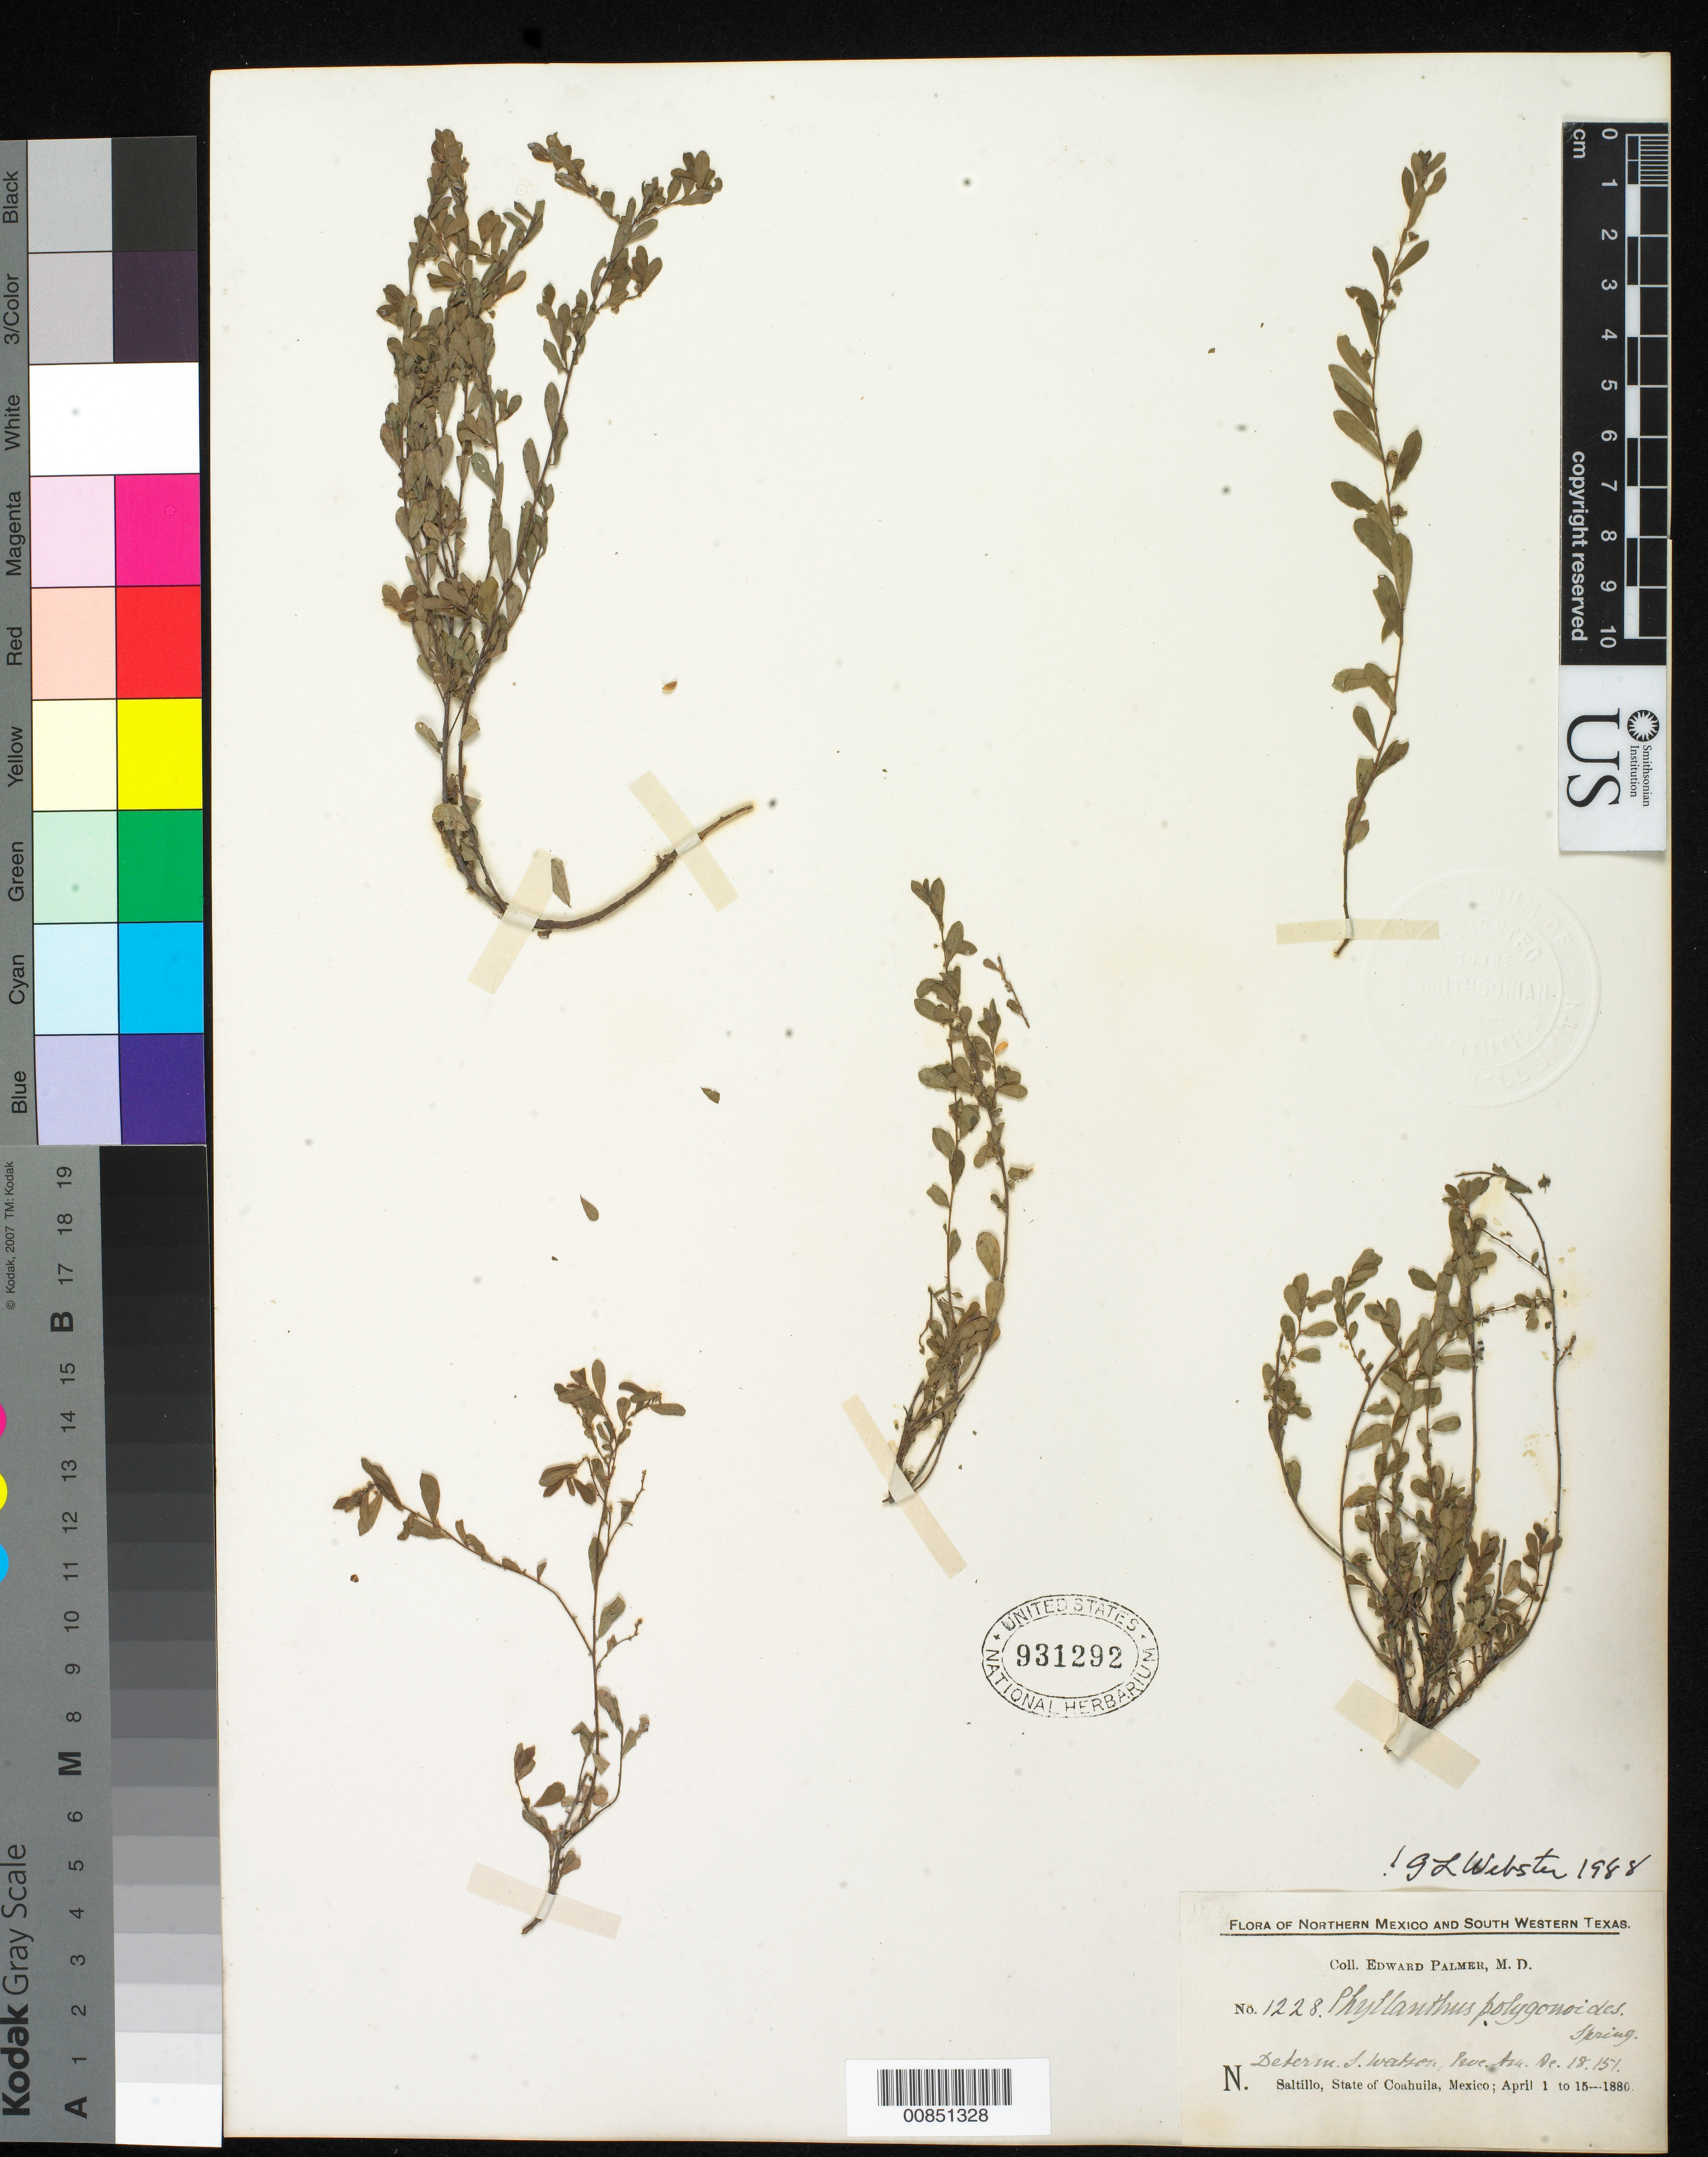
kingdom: Plantae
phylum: Tracheophyta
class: Magnoliopsida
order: Malpighiales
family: Phyllanthaceae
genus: Phyllanthus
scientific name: Phyllanthus polygonoides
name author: Nutt. ex Spreng.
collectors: E. Palmer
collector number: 1228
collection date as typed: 01 Apr 1880 to 15 Apr 1880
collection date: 1880-04-01/1880-04-15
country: Mexico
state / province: Coahuila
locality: N. Saltillo, Coahuila.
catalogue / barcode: US 931292